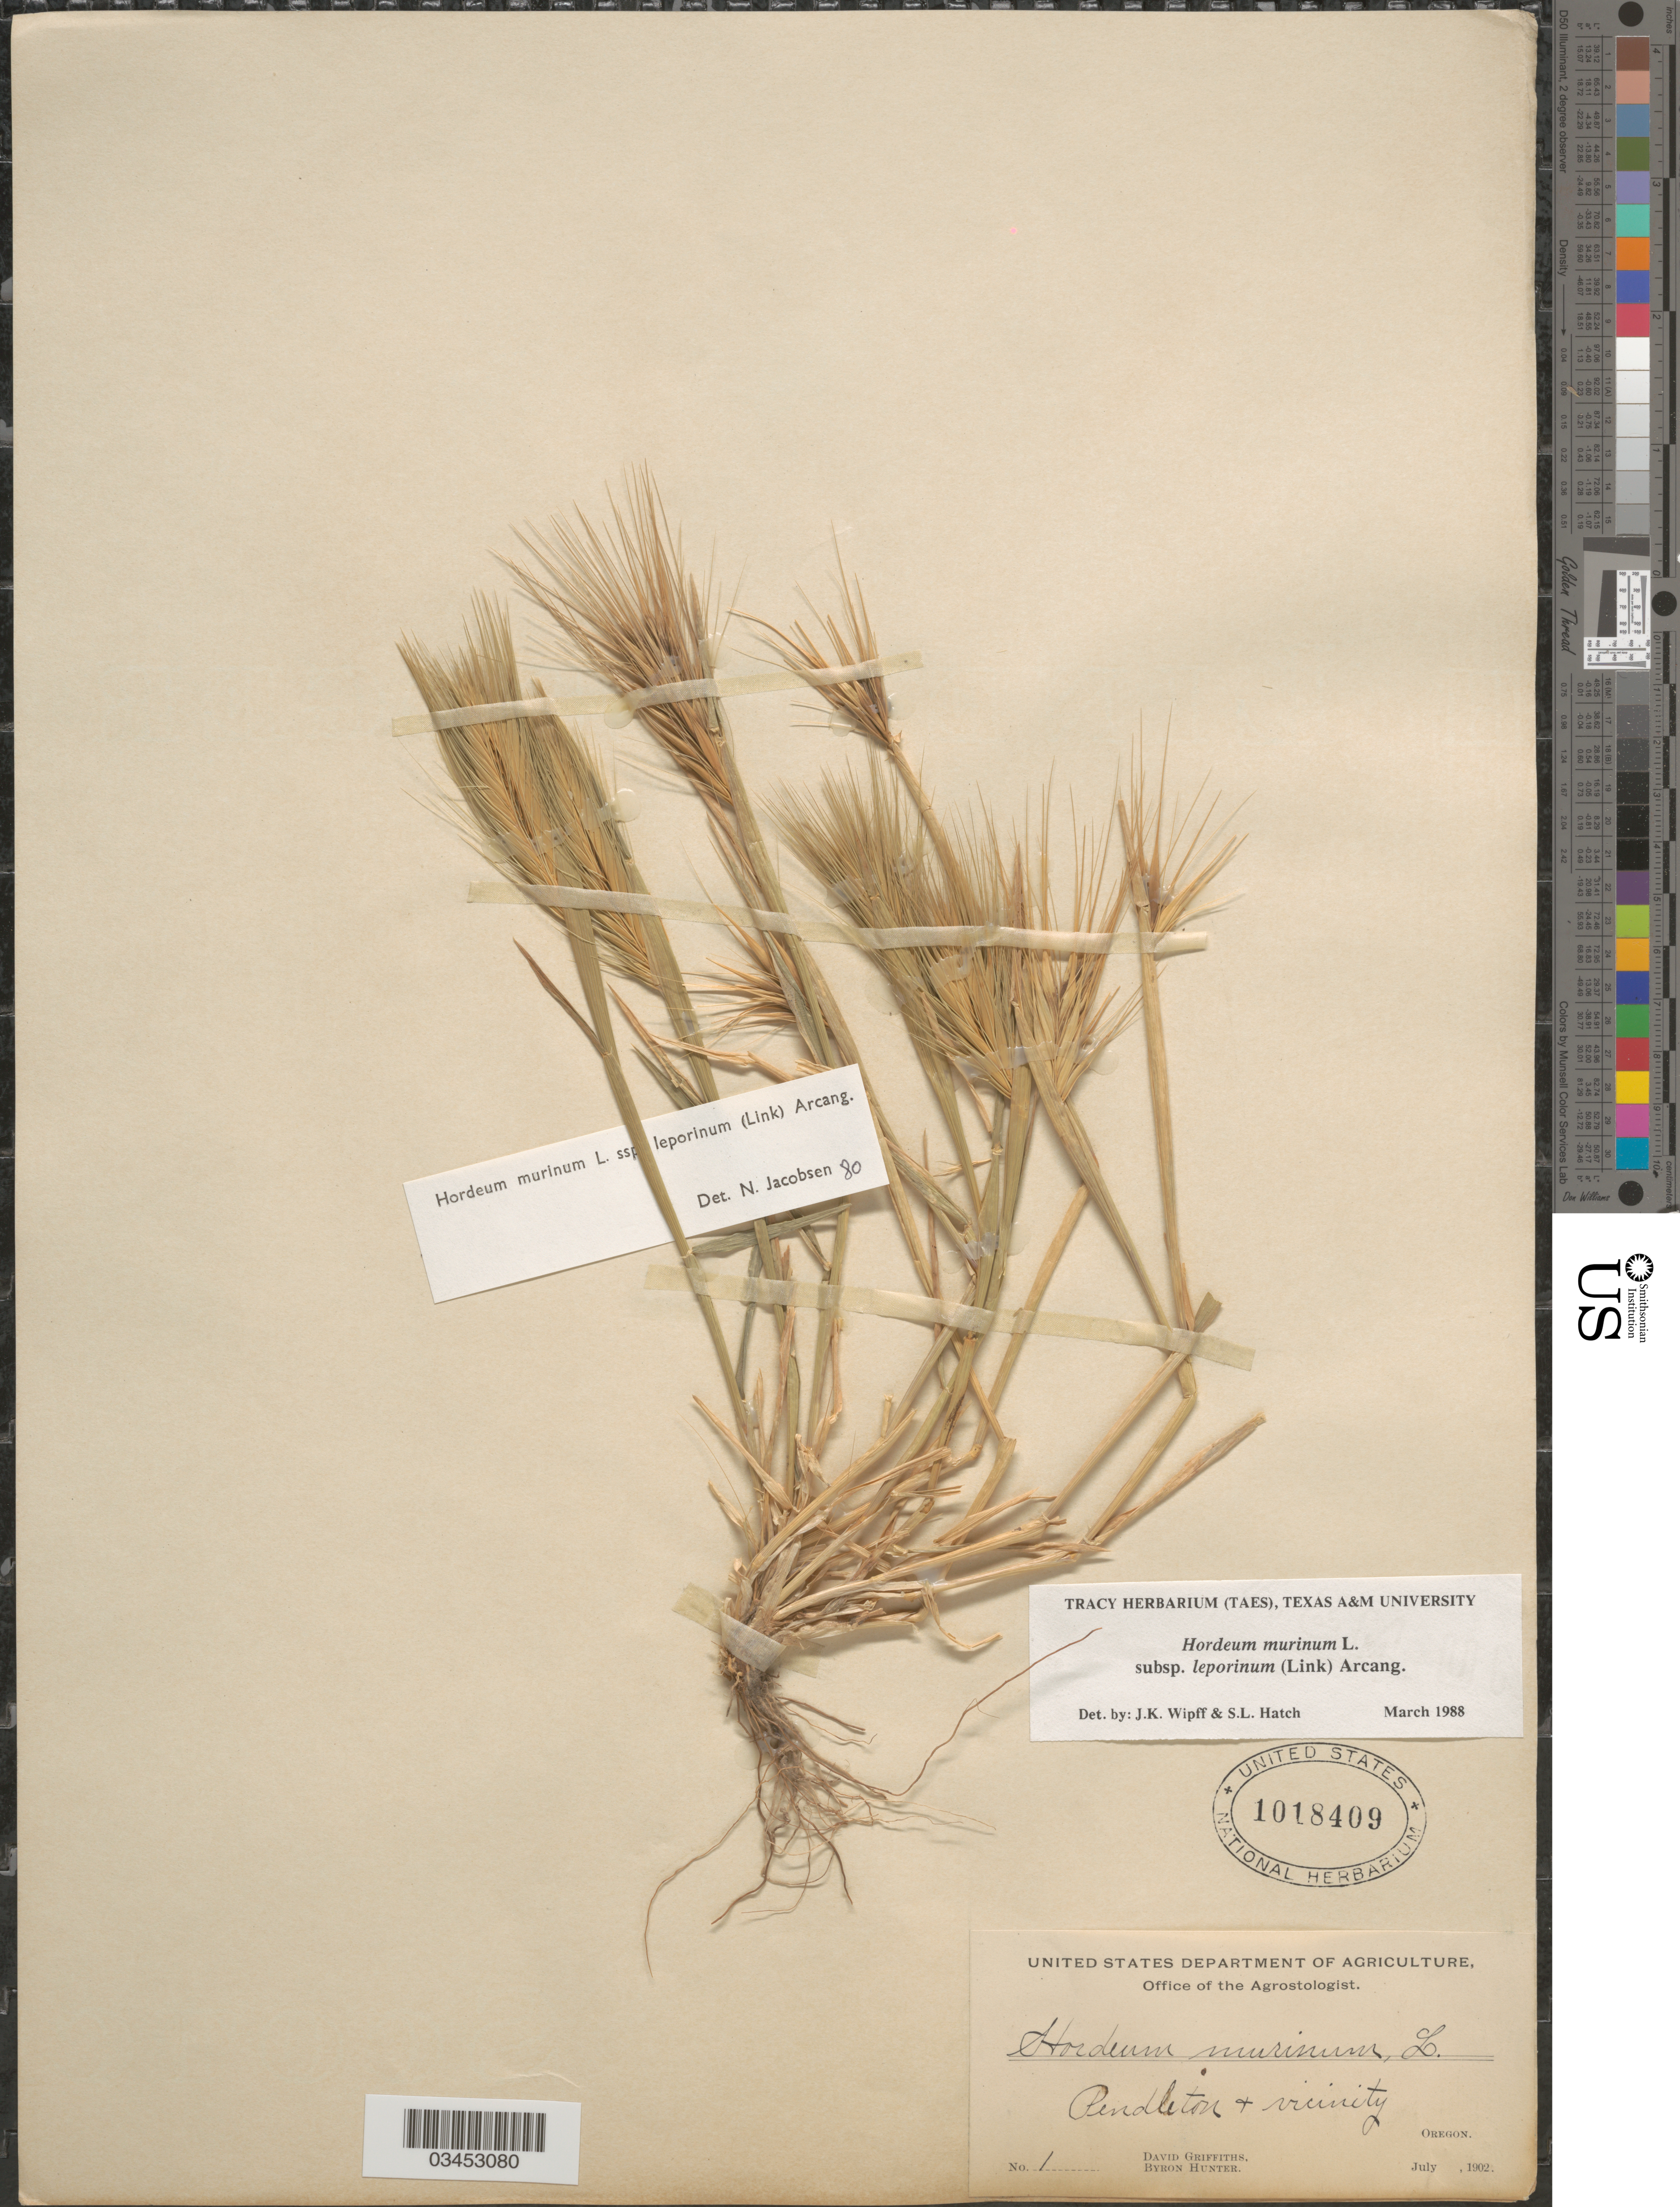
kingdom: Plantae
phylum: Tracheophyta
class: Liliopsida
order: Poales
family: Poaceae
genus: Hordeum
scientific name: Hordeum murinum subsp. leporinum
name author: (Link) Arcang.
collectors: D. Griffiths & B. Hunter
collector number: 1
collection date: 1902-07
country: United States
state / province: Oregon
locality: Pendleton + vicinity.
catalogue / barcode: US 1018409